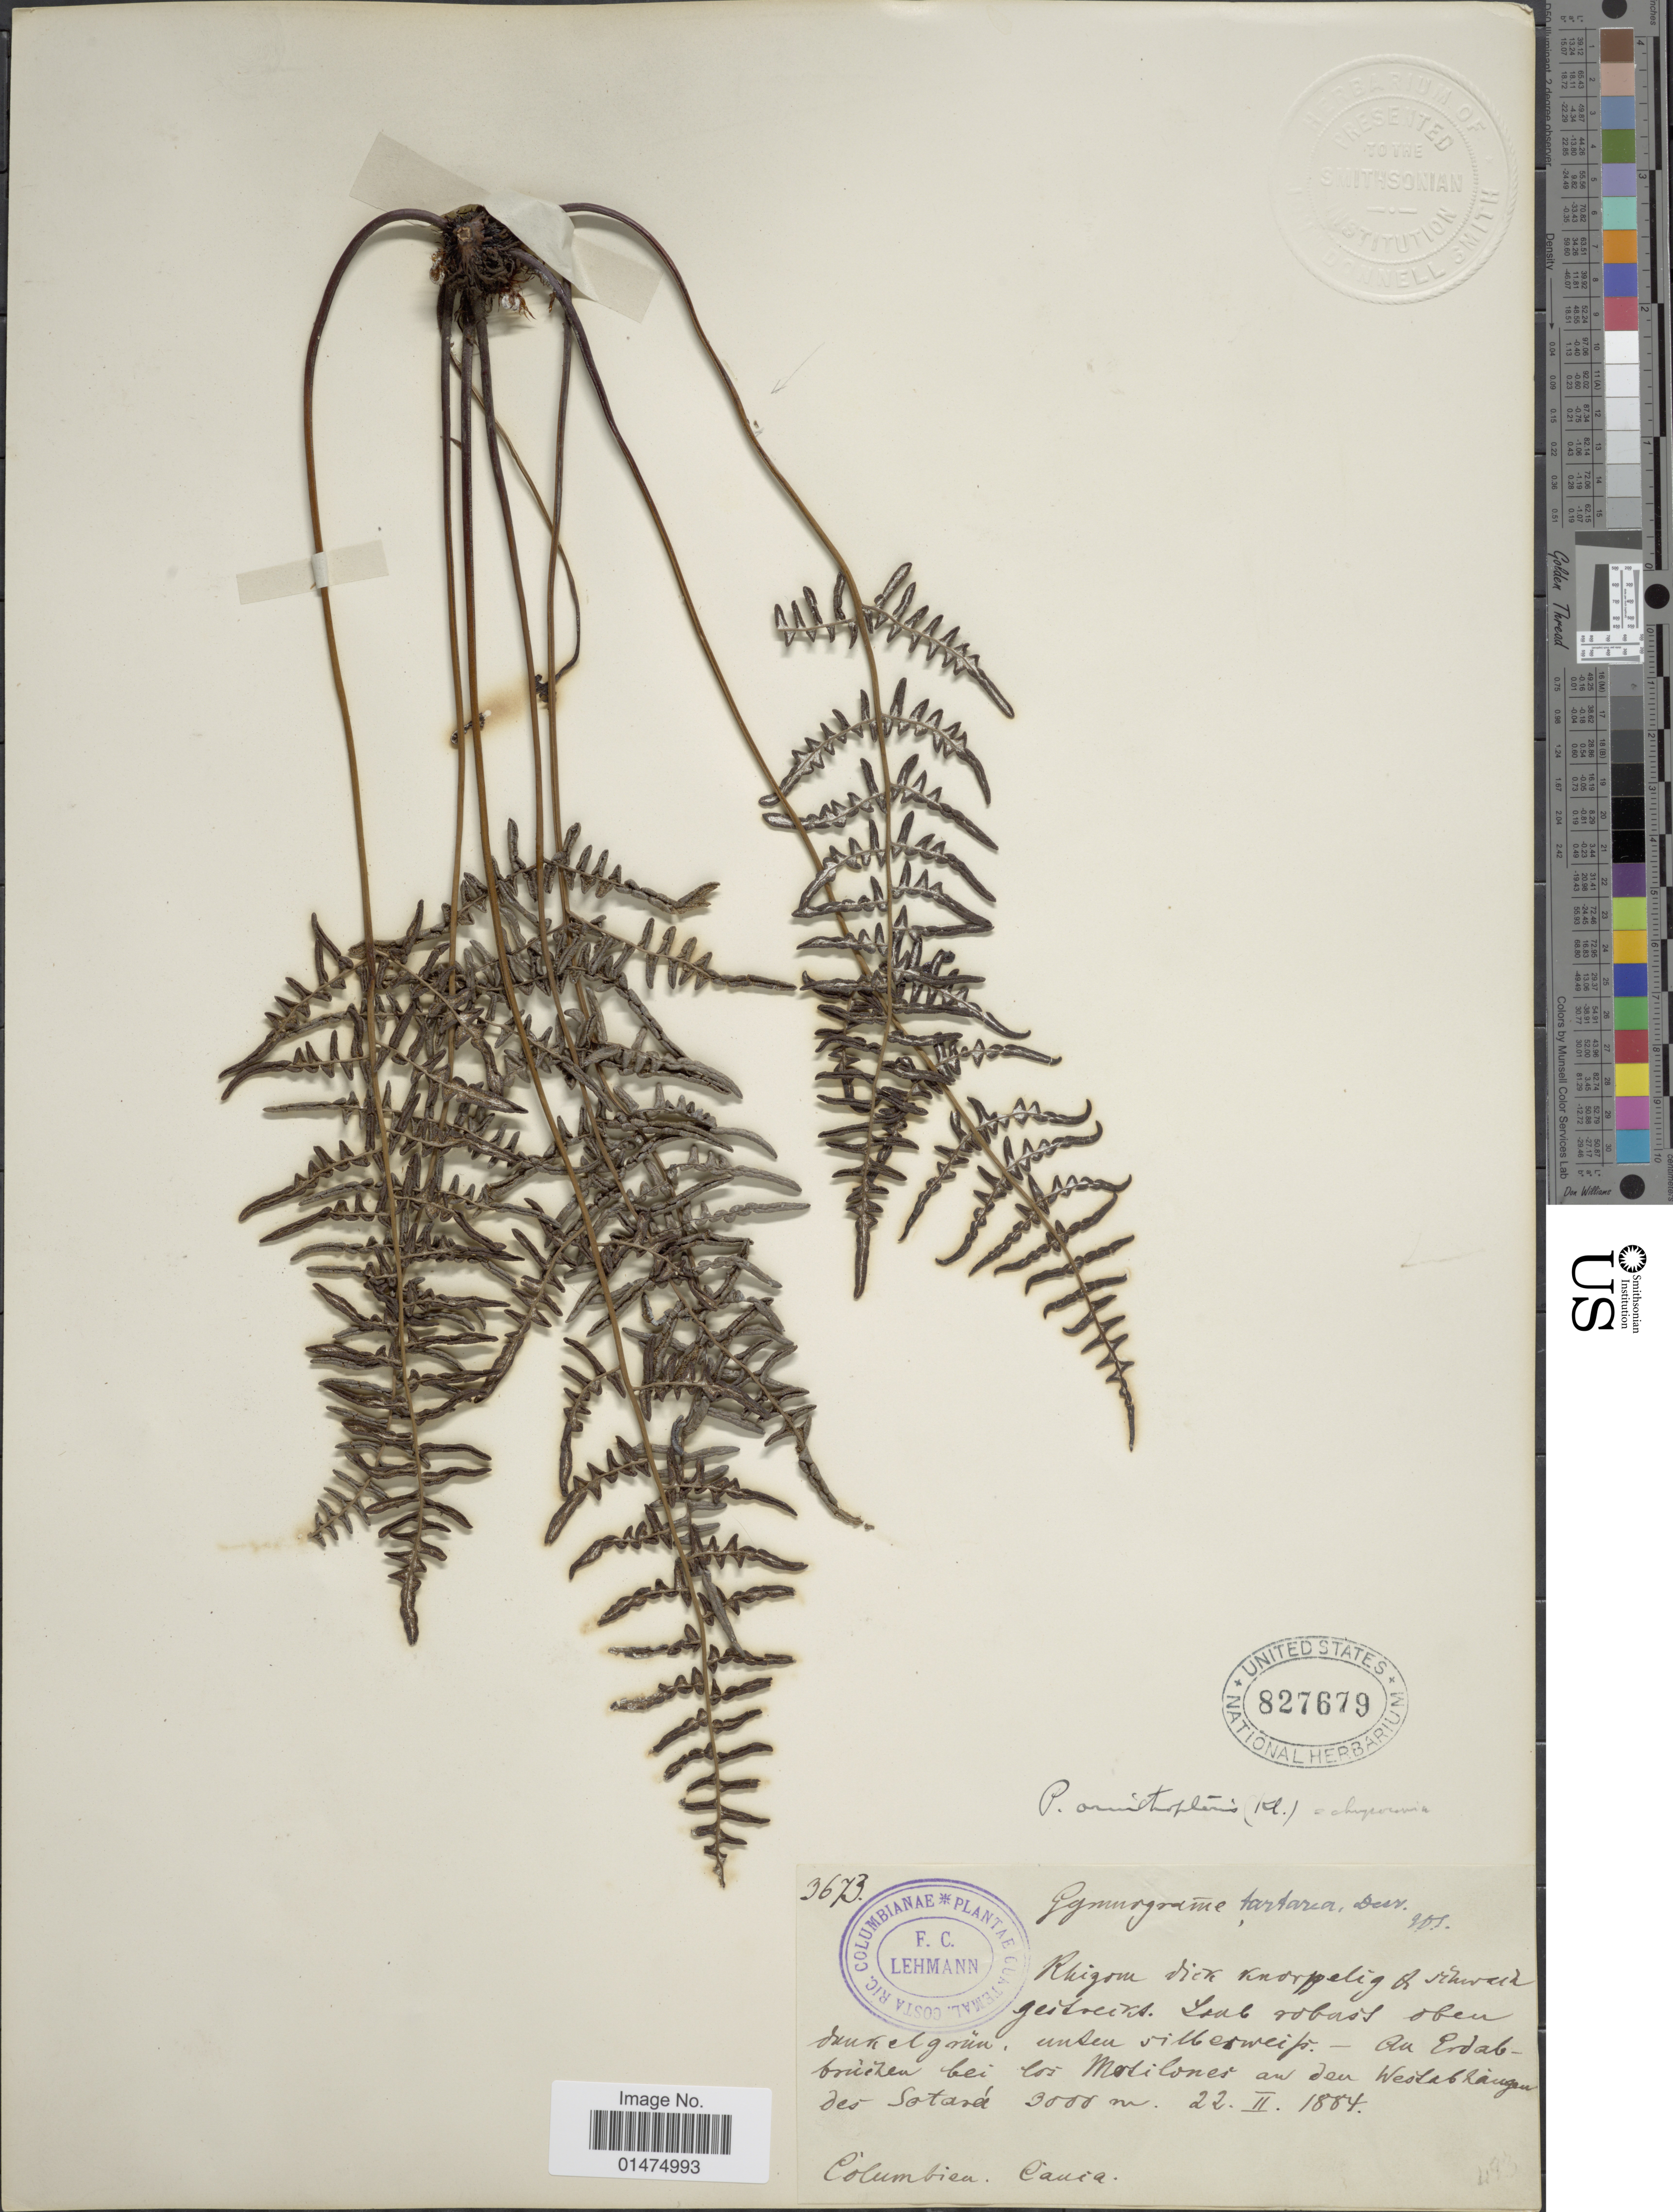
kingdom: Plantae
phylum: Tracheophyta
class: Polypodiopsida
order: Polypodiales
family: Pteridaceae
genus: Pityrogramma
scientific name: Pityrogramma chrysoconia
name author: (Desv.) Maxon ex Domin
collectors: F. C. Lehmann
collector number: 3673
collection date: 1884-02-22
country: Colombia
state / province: Cauca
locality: Au Erdab-bouezen bei los Masilones au Zen Westbaugen des Sotana.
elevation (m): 3000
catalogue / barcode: US 827679